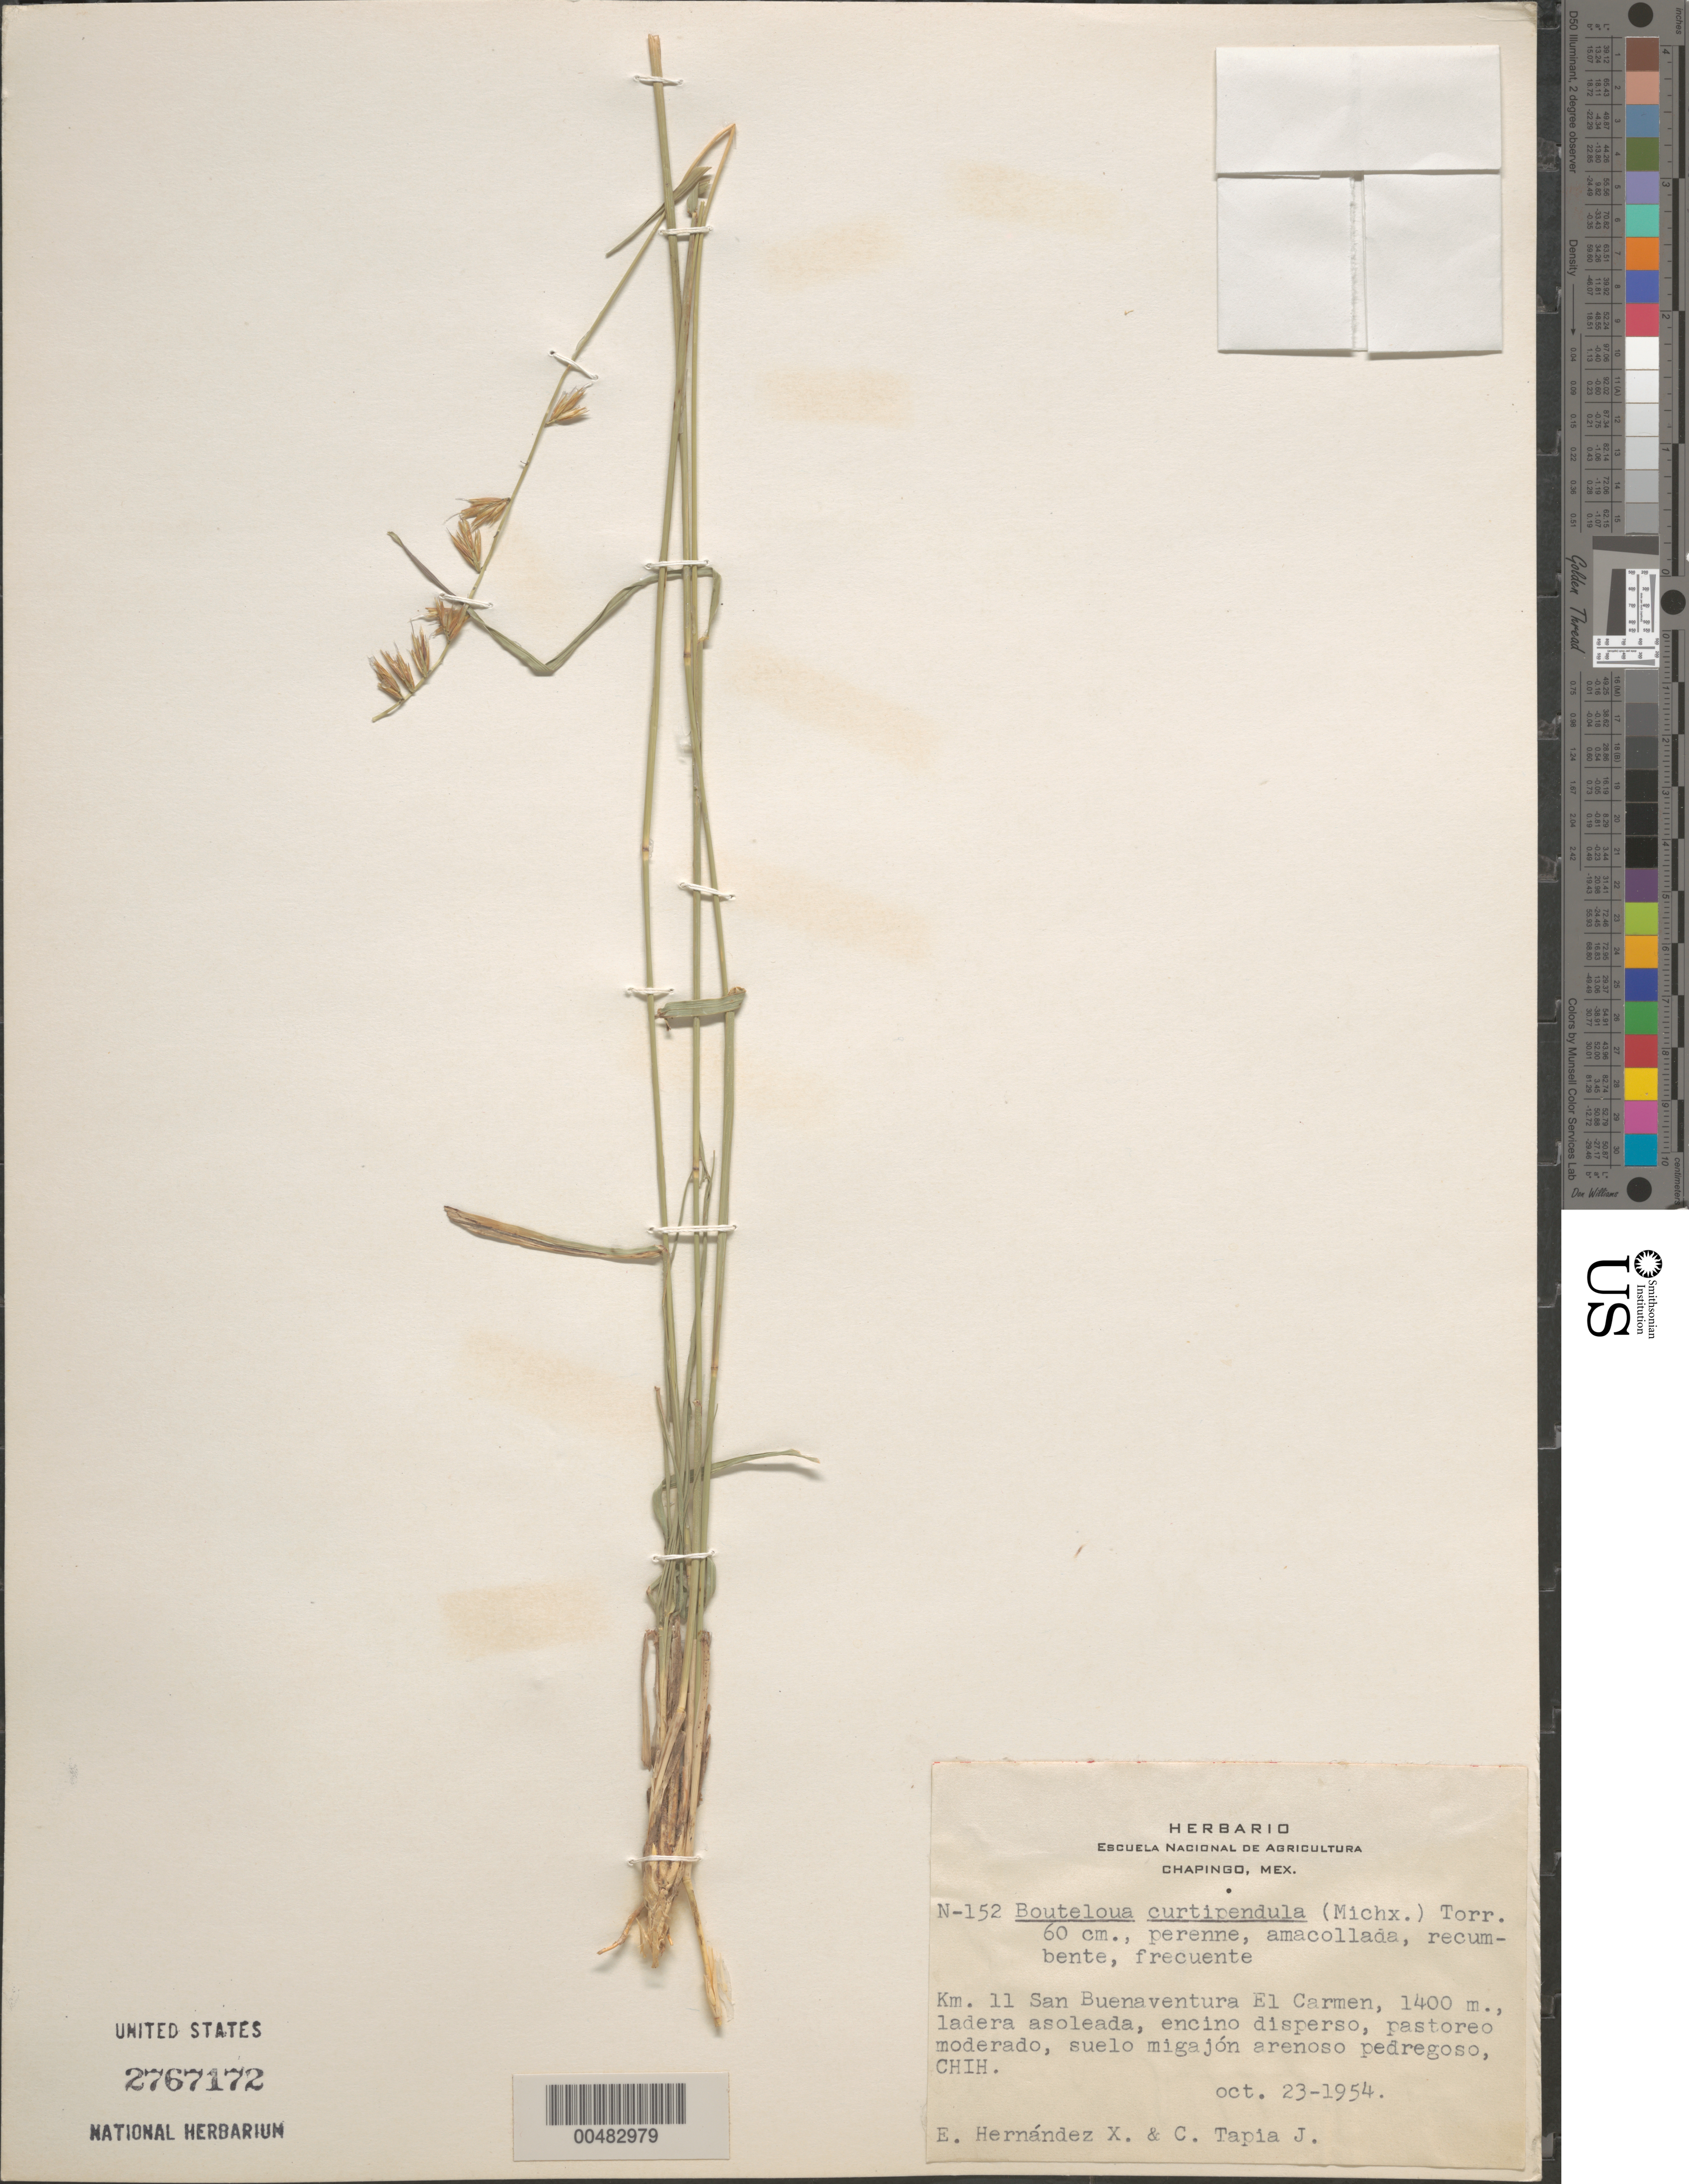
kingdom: Plantae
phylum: Tracheophyta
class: Liliopsida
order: Poales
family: Poaceae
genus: Bouteloua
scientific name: Bouteloua curtipendula var. caespitosa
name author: Gould & Kapadia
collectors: E. I. Hernández-X. & C. Tapia-J.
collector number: N-152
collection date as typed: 23 Oct 1954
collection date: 1954-10-23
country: Mexico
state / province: Chihuahua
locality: Km 11 San Buenaventura El Carmen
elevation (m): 1400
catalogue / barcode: US 2767172